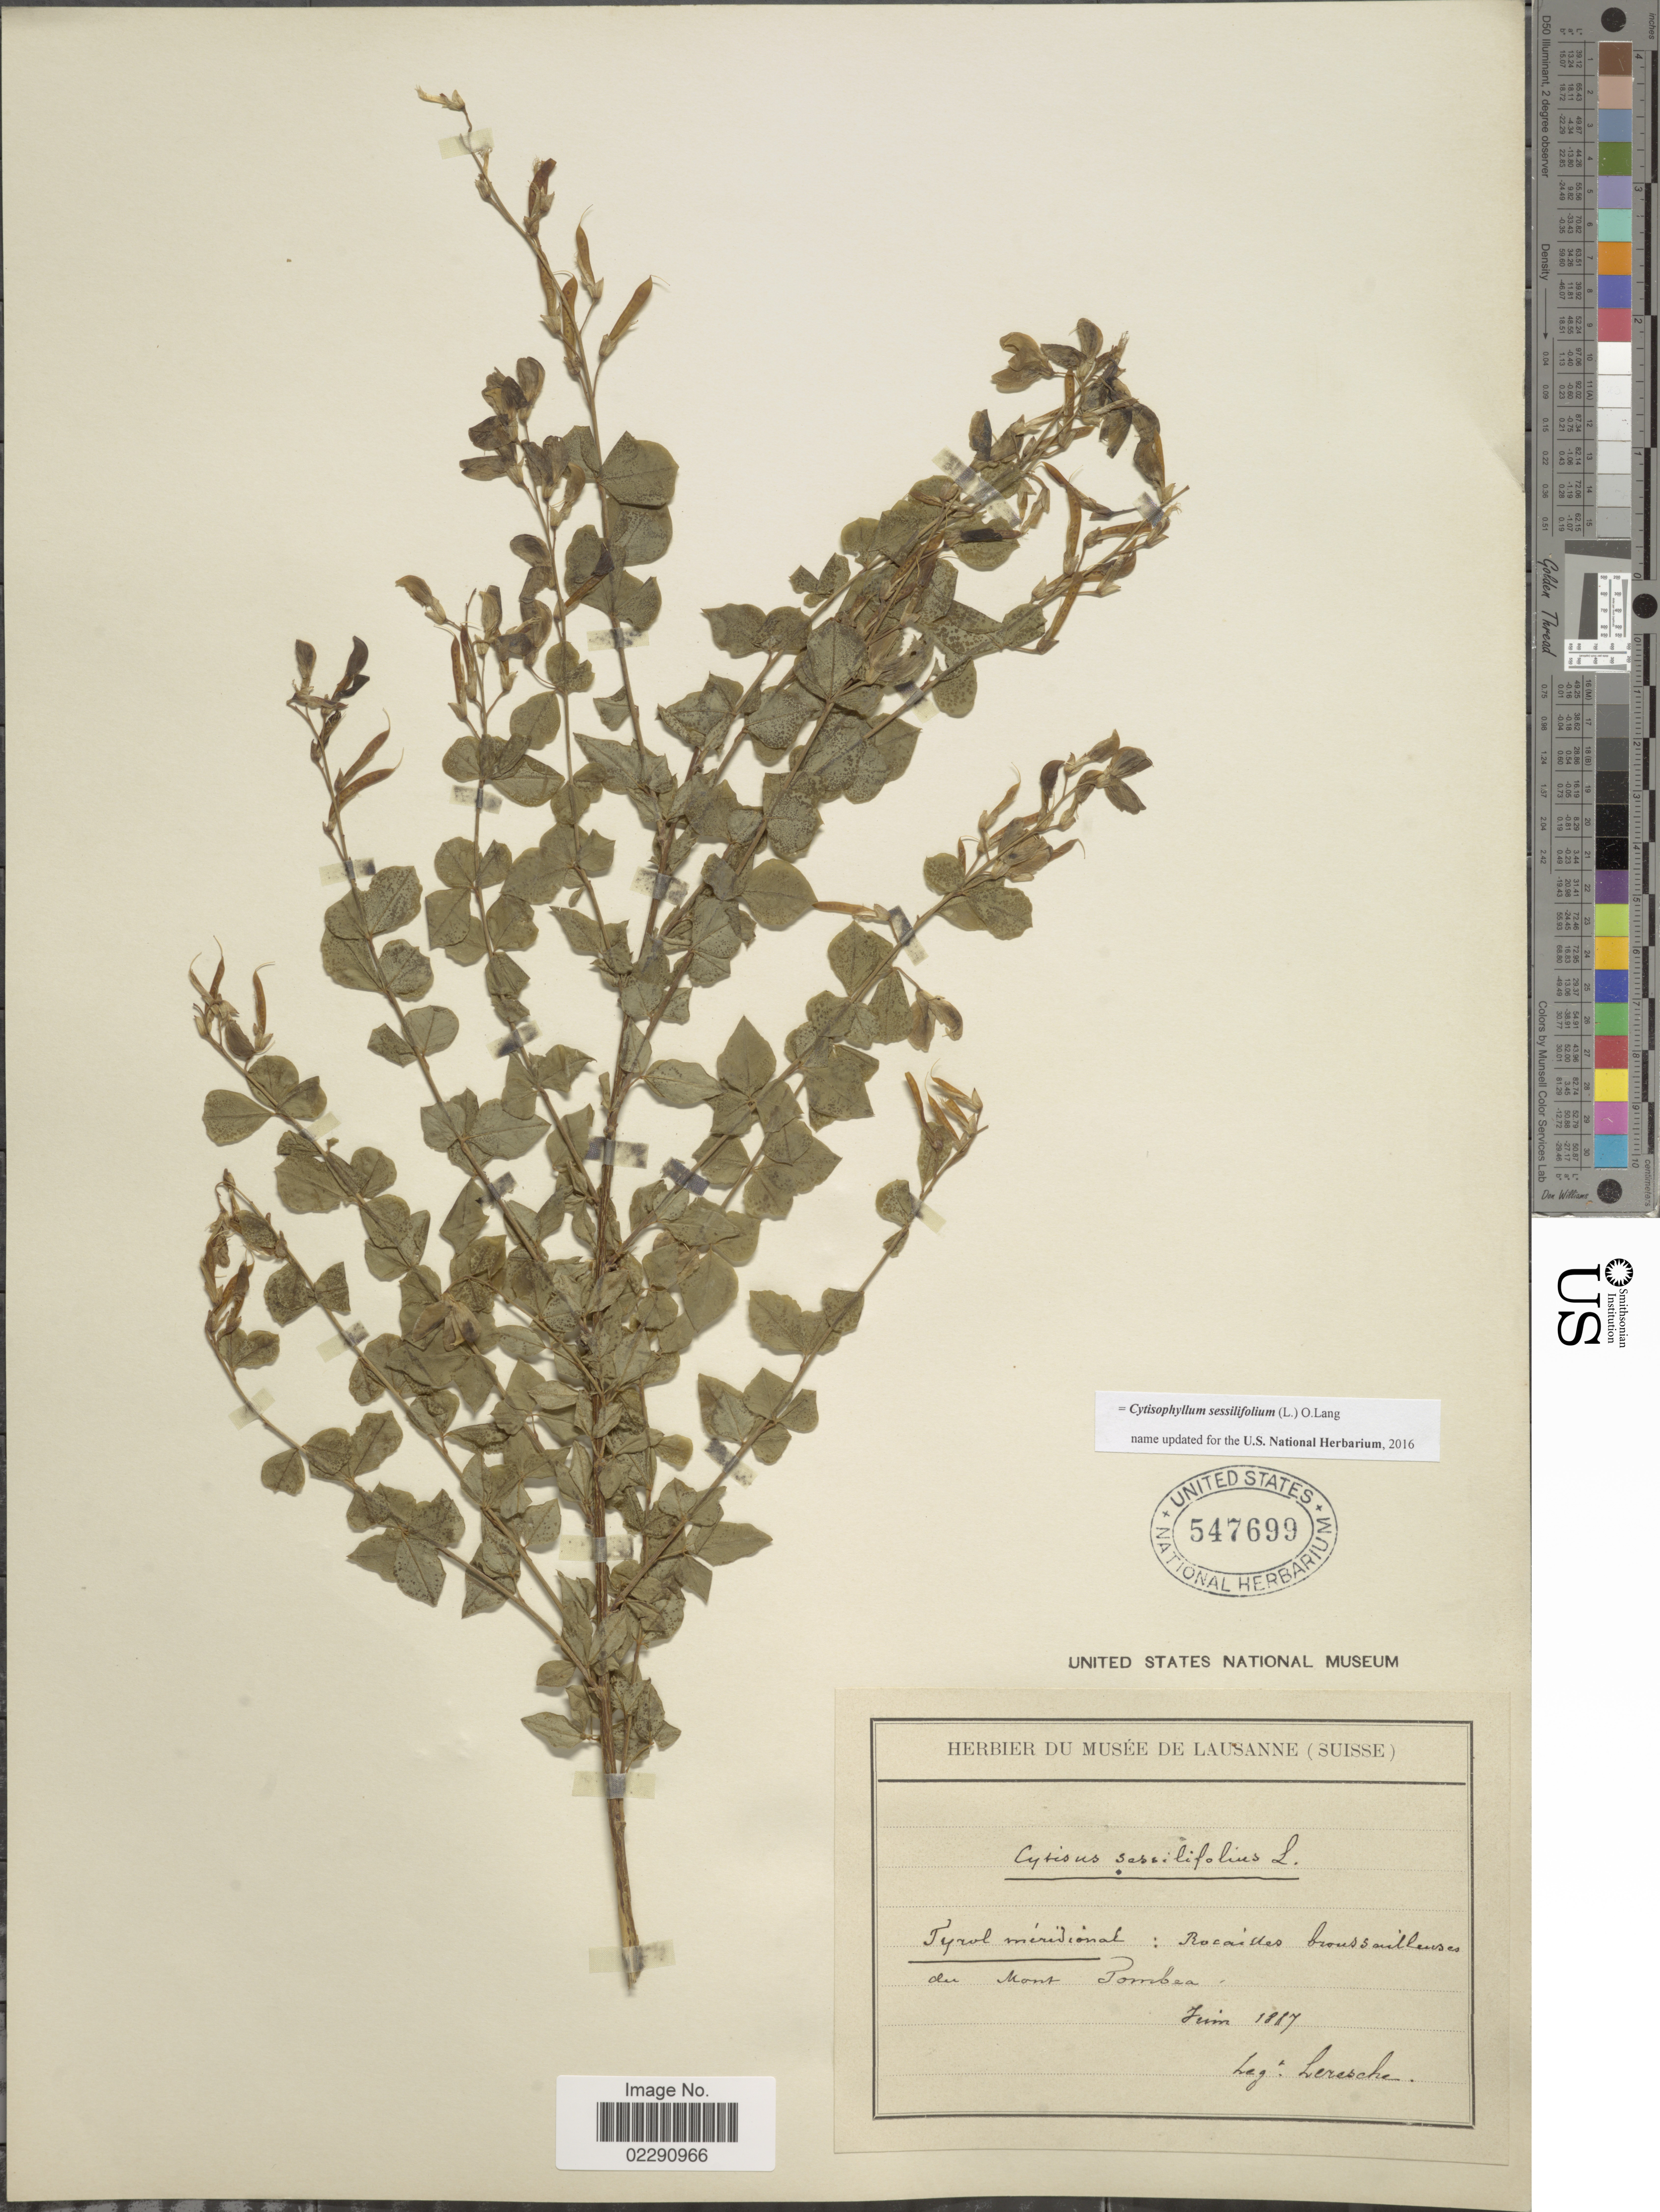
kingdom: Plantae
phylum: Tracheophyta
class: Magnoliopsida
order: Fabales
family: Fabaceae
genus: Cytisophyllum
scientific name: Cytisophyllum sessilifolium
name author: Láng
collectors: Leresche, --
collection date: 1887-06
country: Italy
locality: Tyrol meridional, Rocailles broussailleuses du Mont Tombea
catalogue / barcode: US 547699